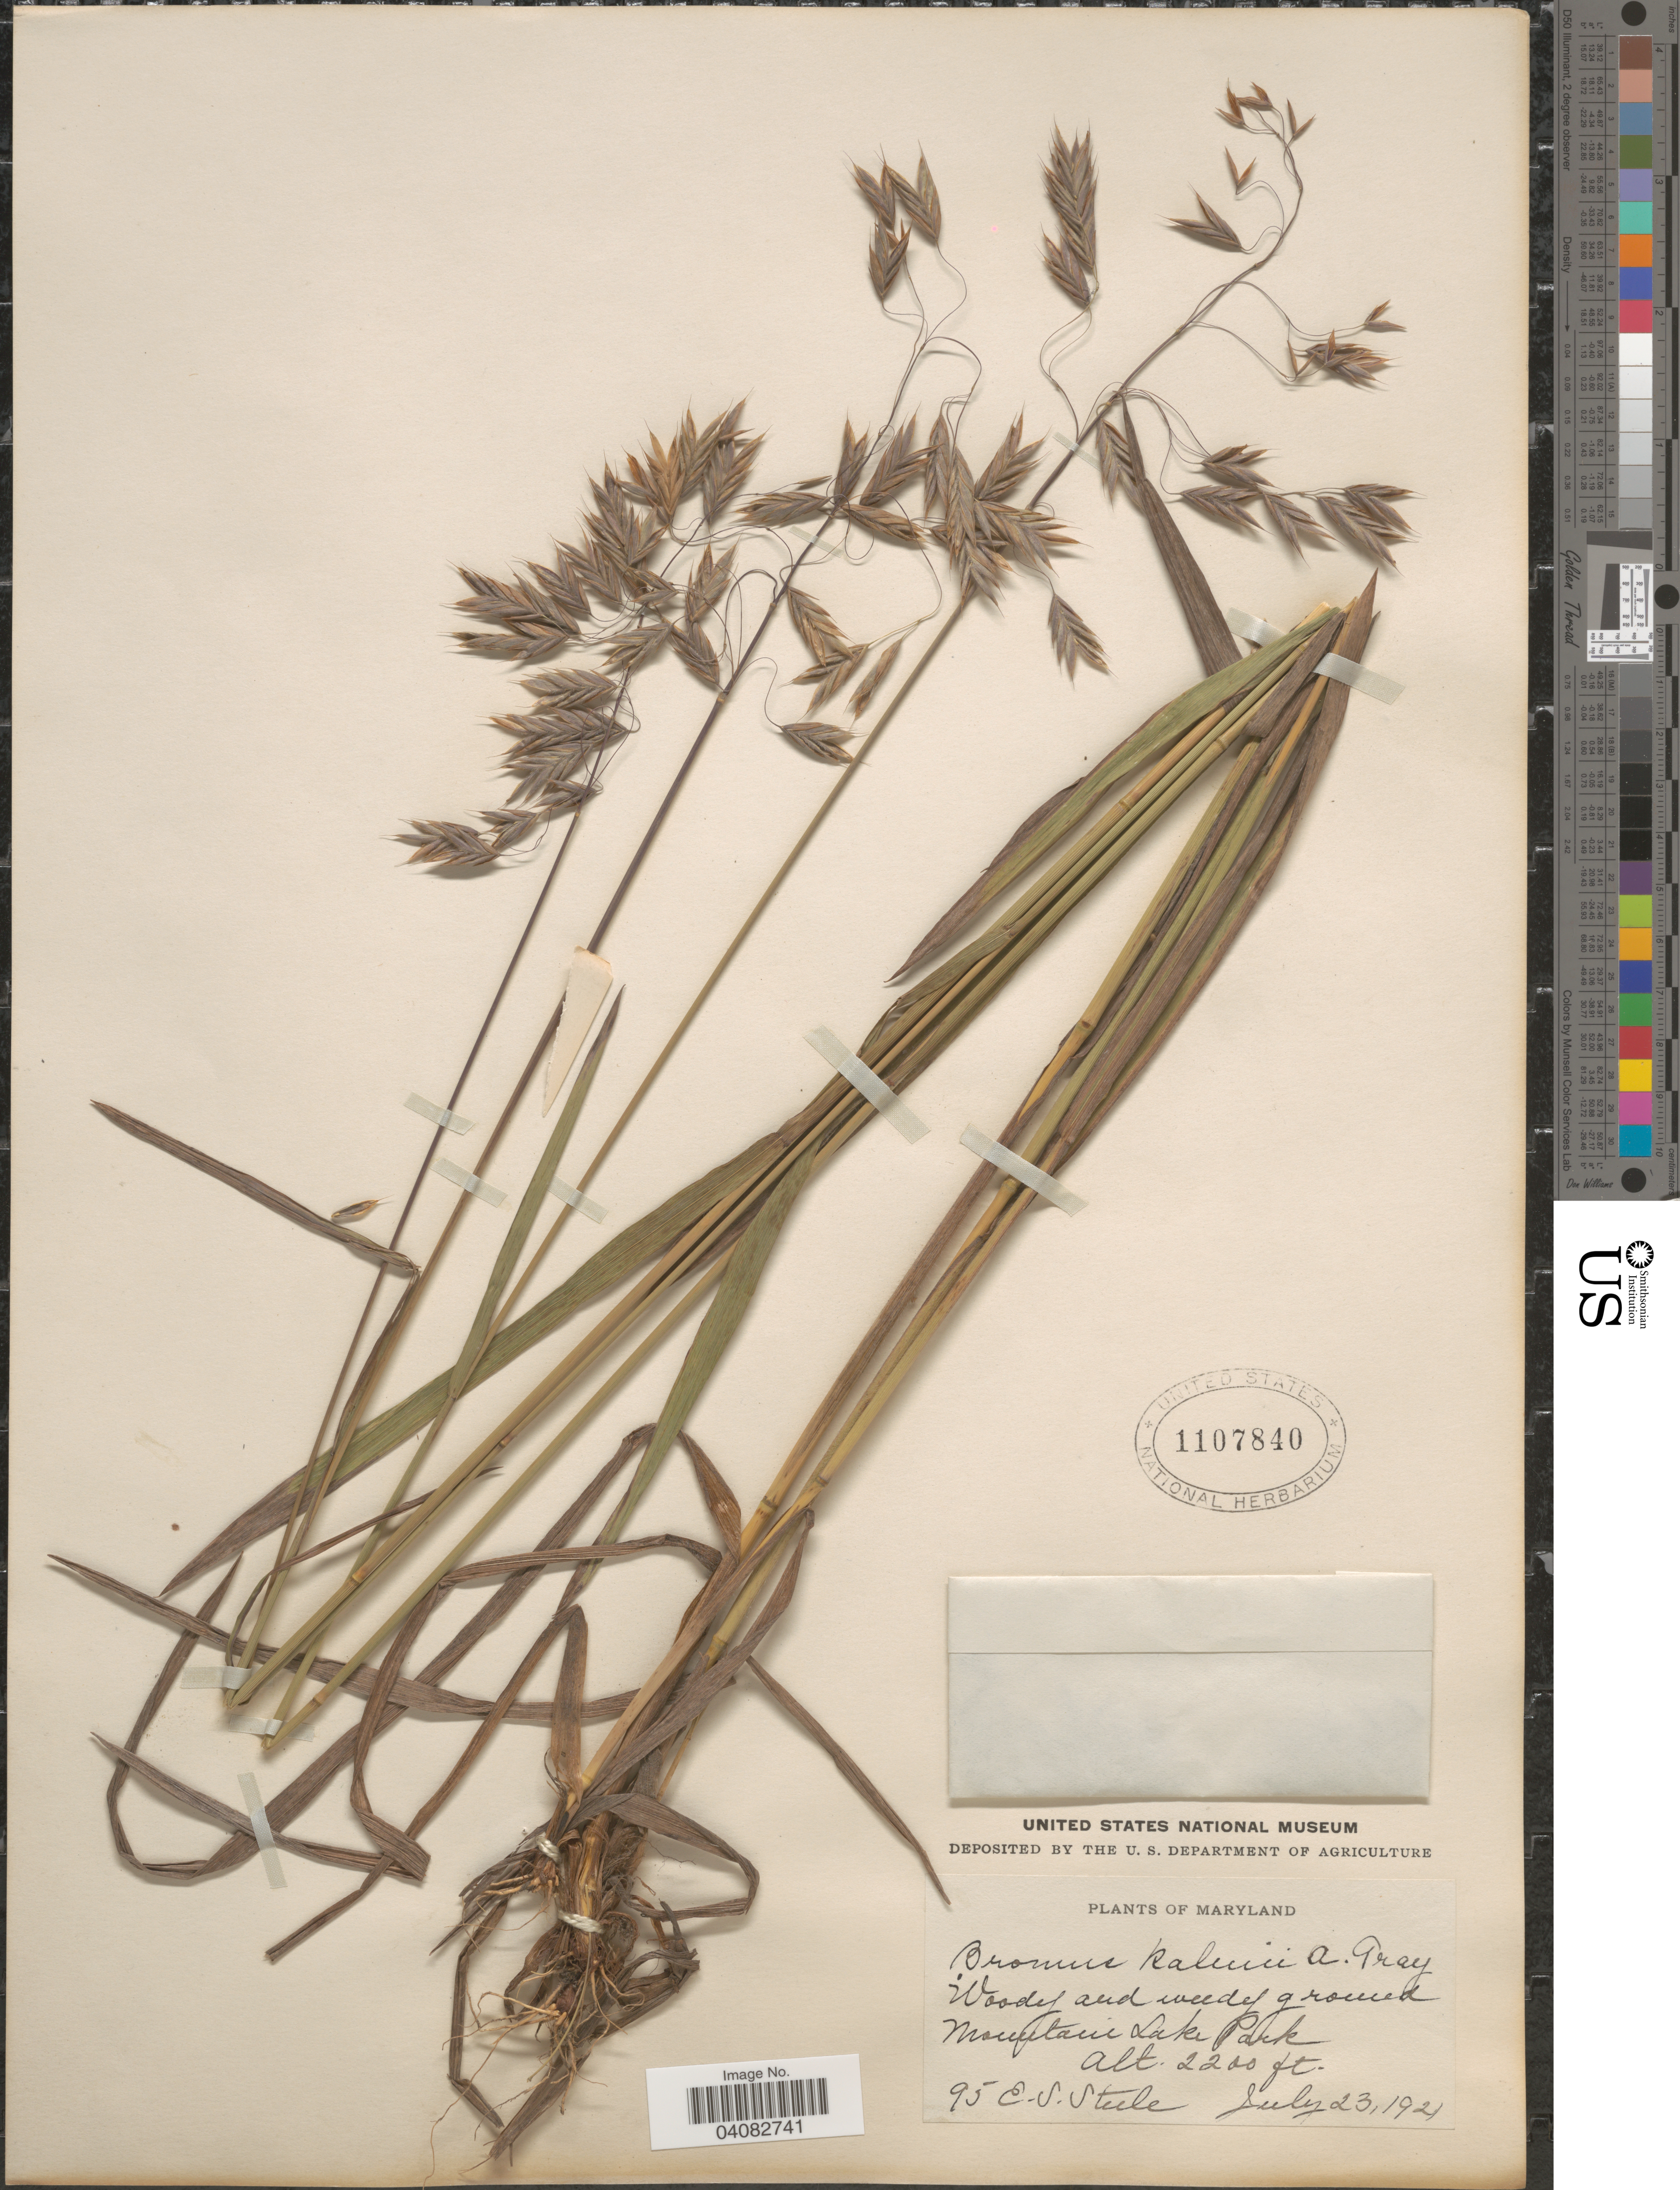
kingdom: Plantae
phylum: Tracheophyta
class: Liliopsida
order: Poales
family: Poaceae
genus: Bromus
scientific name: Bromus kalmii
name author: A. Gray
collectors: E. Steele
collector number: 95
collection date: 1921-07-23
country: United States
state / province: Maryland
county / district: Garrett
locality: Woody and weedy ground. Mountain Lake Park.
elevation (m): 671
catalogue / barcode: US 1107840